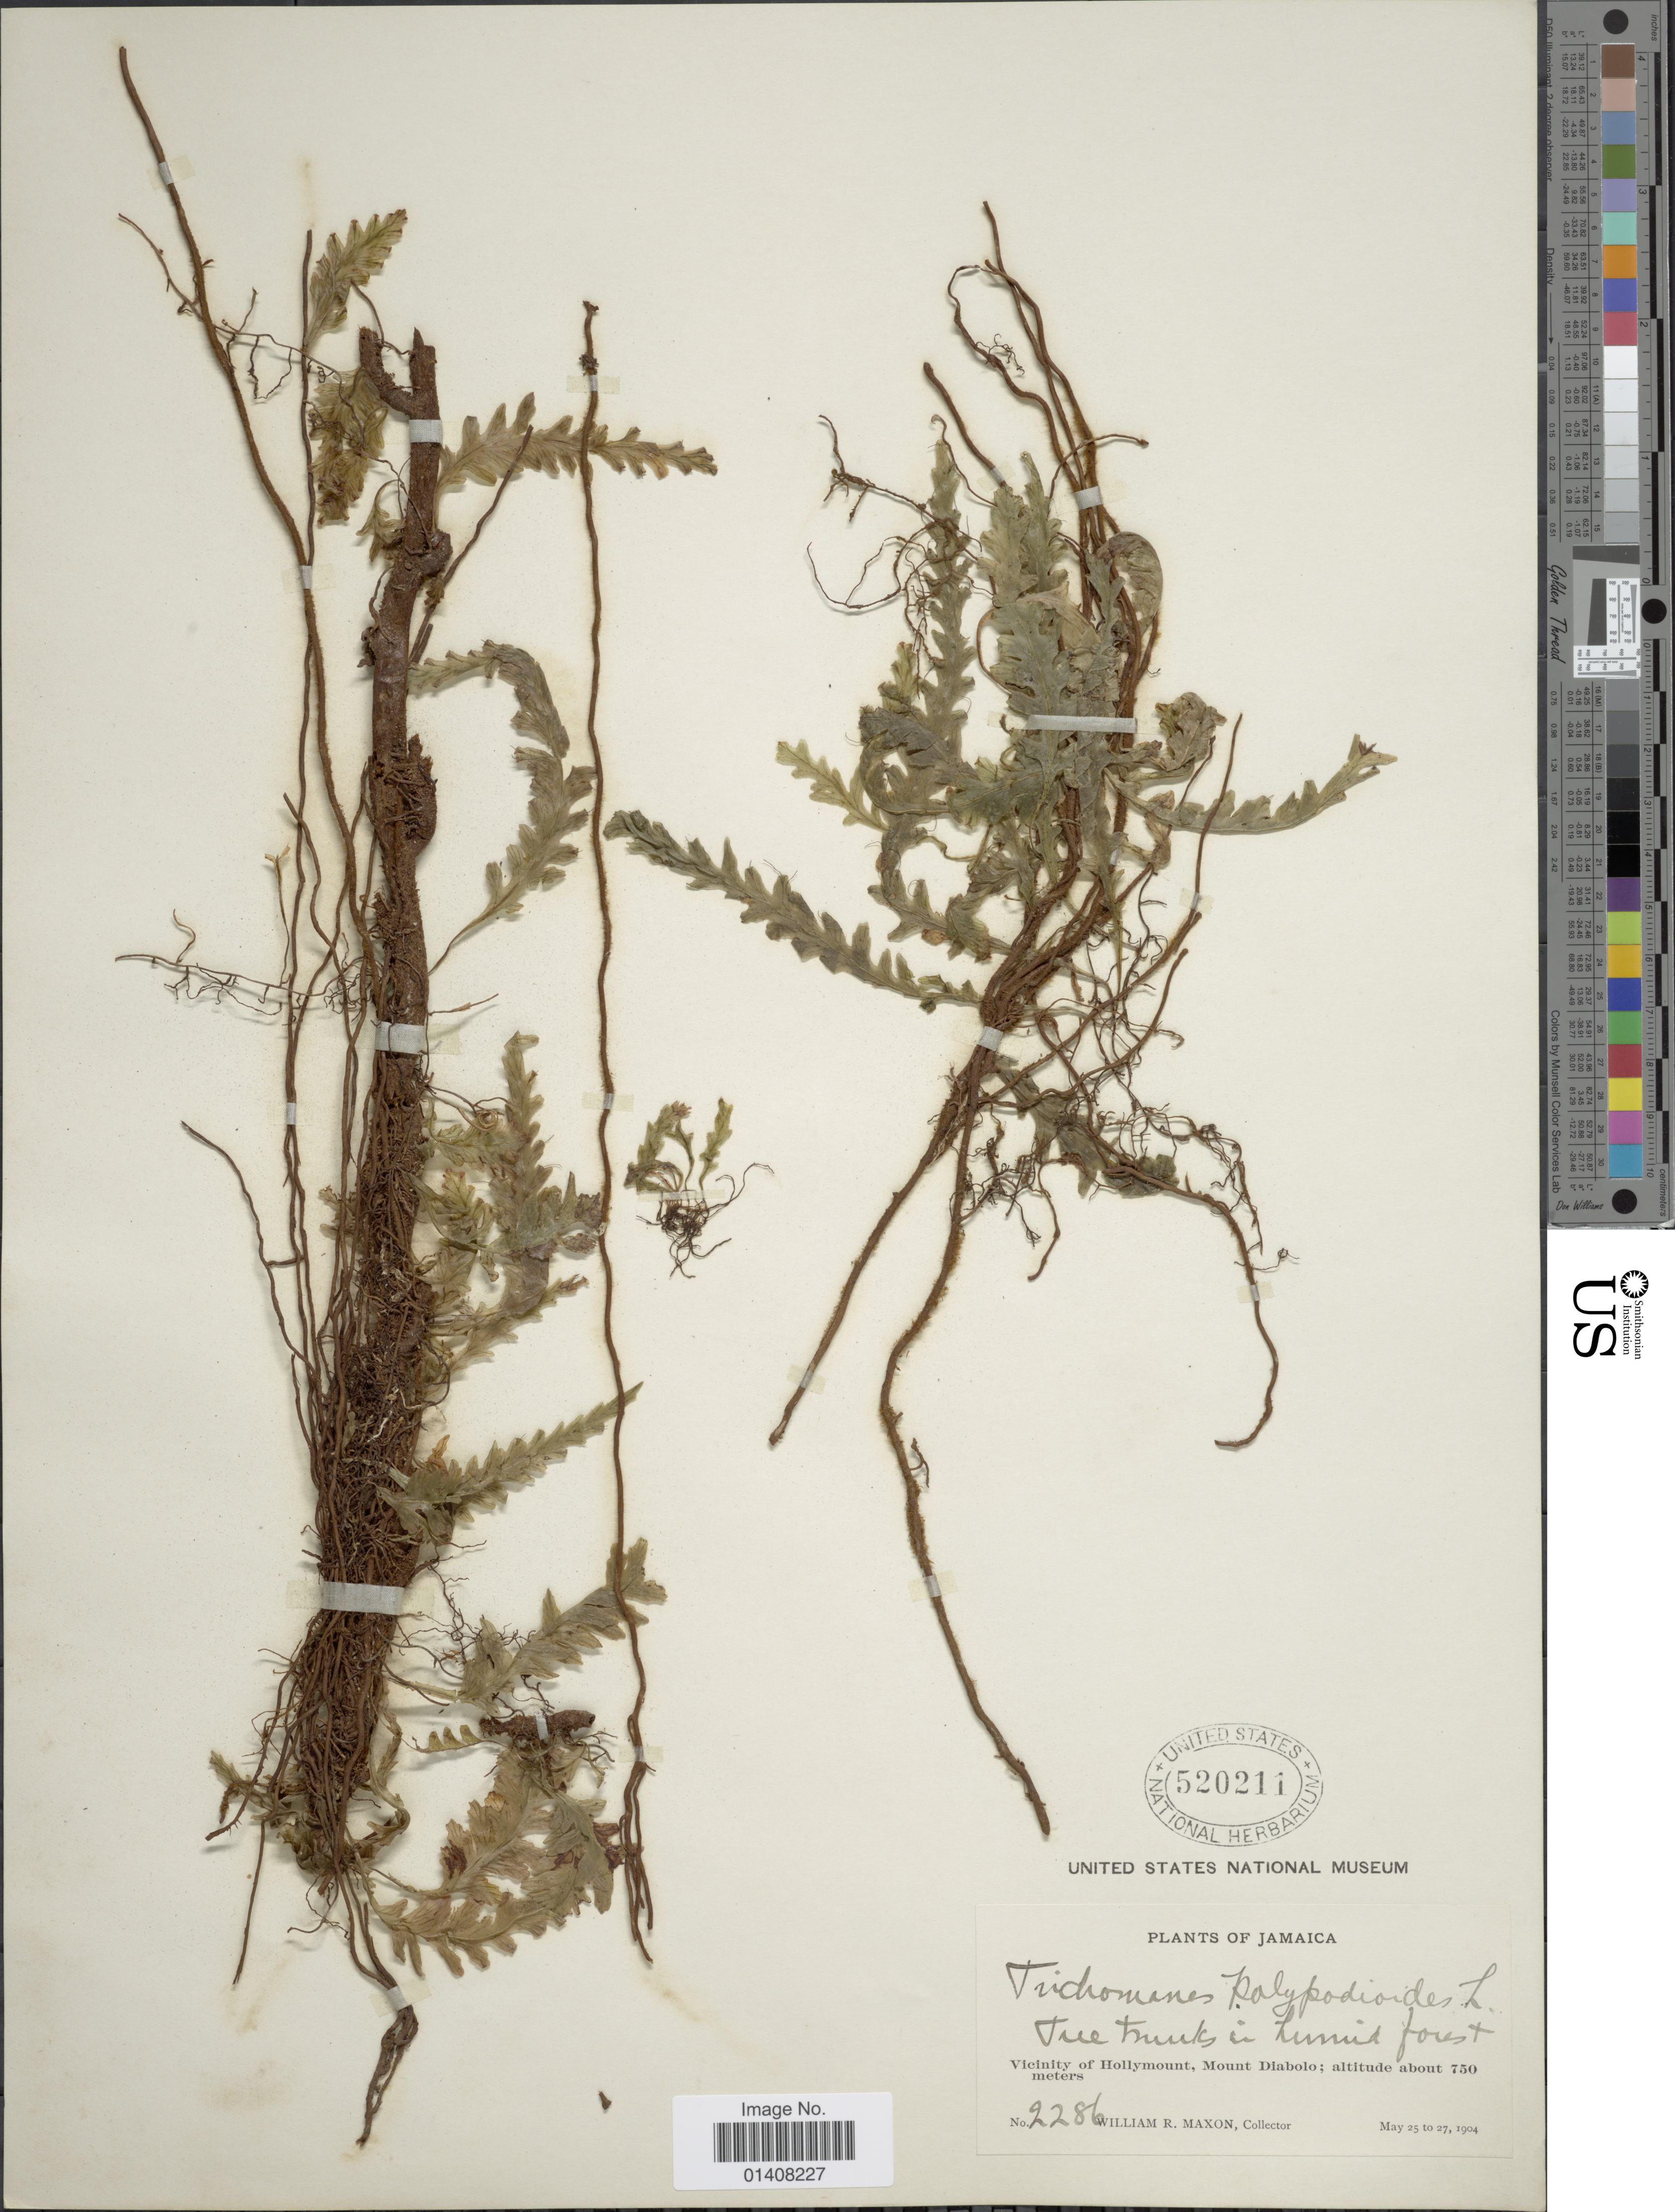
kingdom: Plantae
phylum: Tracheophyta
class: Polypodiopsida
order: Hymenophyllales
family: Hymenophyllaceae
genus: Trichomanes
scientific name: Trichomanes polypodioides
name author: L.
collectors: W. R. Maxon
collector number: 2286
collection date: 1904-05-25/1904-05-27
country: Jamaica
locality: Vicinity of Hollymount, Mount Diabolo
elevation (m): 750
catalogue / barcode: US 520211